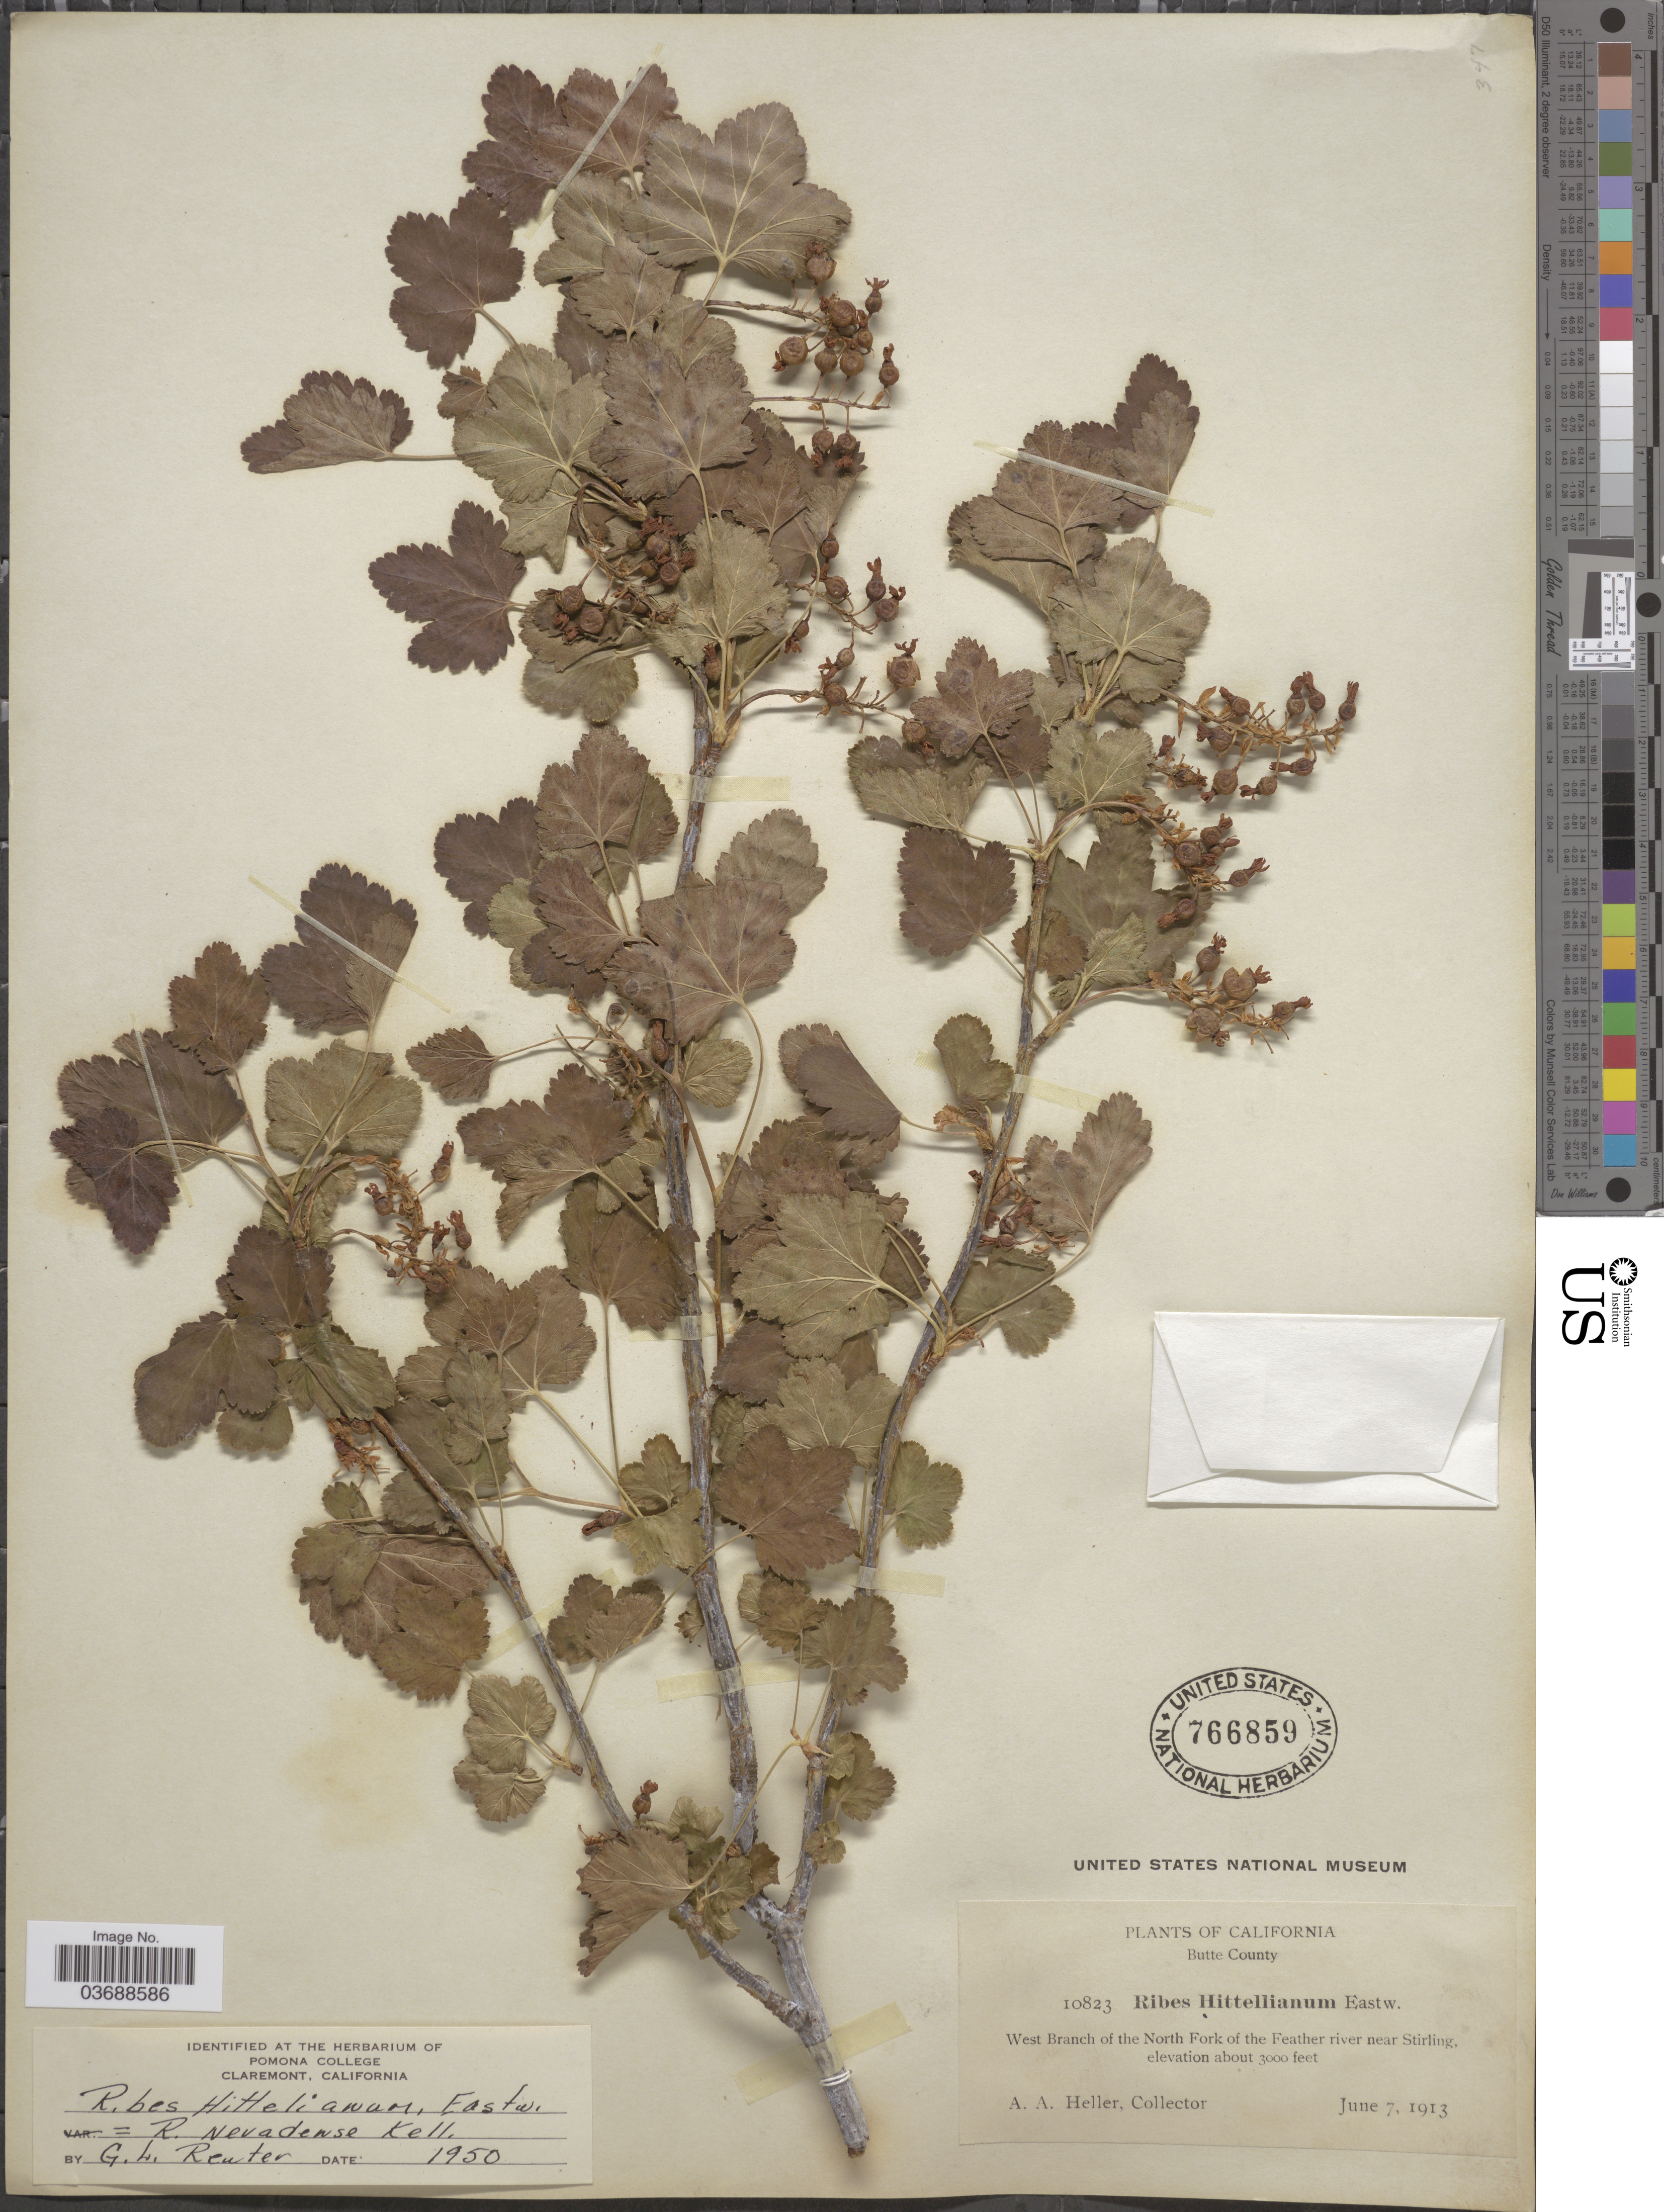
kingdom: Plantae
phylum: Tracheophyta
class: Magnoliopsida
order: Saxifragales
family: Grossulariaceae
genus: Ribes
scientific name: Ribes nevadense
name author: Kellogg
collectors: A. A. Heller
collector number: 10823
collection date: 1913-06-07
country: United States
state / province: California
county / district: Butte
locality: Butte County. West Branch of the North Fork of the Feather river near Stirling.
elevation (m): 914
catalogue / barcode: US 766859